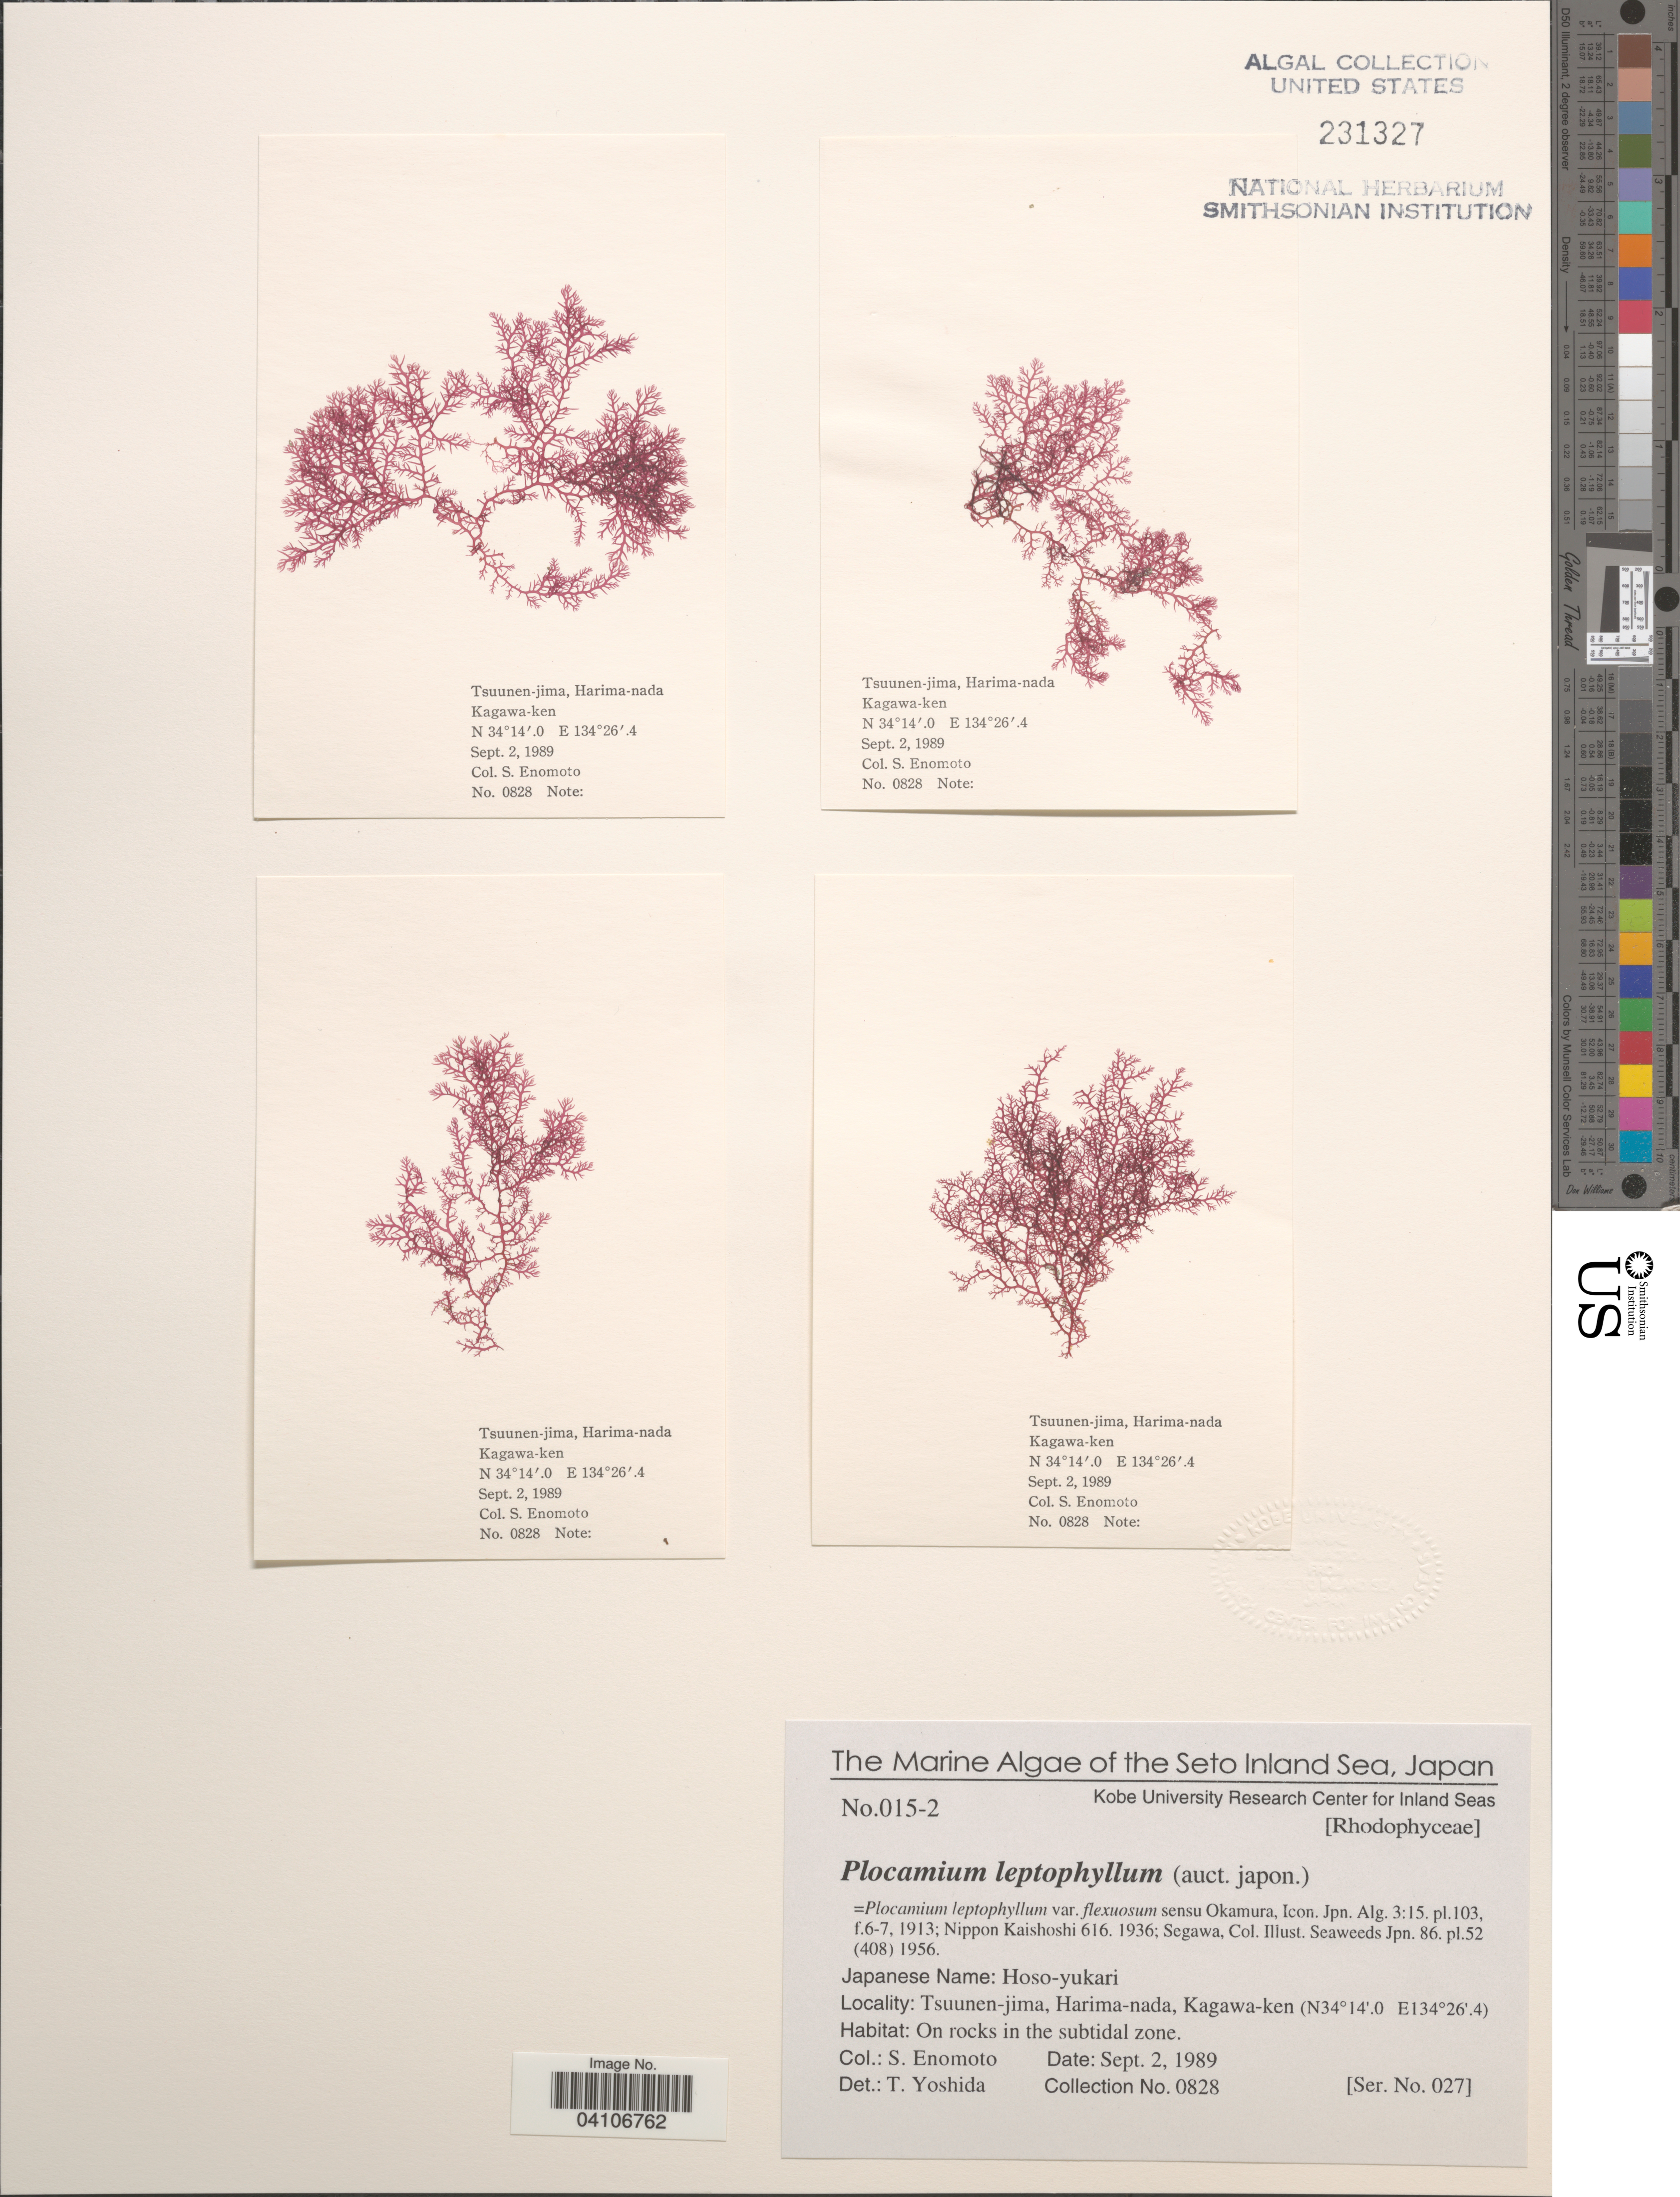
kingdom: Plantae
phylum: Rhodophyta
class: Florideophyceae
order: Plocamiales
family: Plocamiaceae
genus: Plocamium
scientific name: Plocamium leptophyllum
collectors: S. Enomoto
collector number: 0828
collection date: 1989-09-02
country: Japan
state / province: Kagawa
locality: The Seto Inland Sea. Tsuunen-jima, Harima-nada, Kagawa-ken. On rocks in the subtidal zone.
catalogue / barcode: US 231327